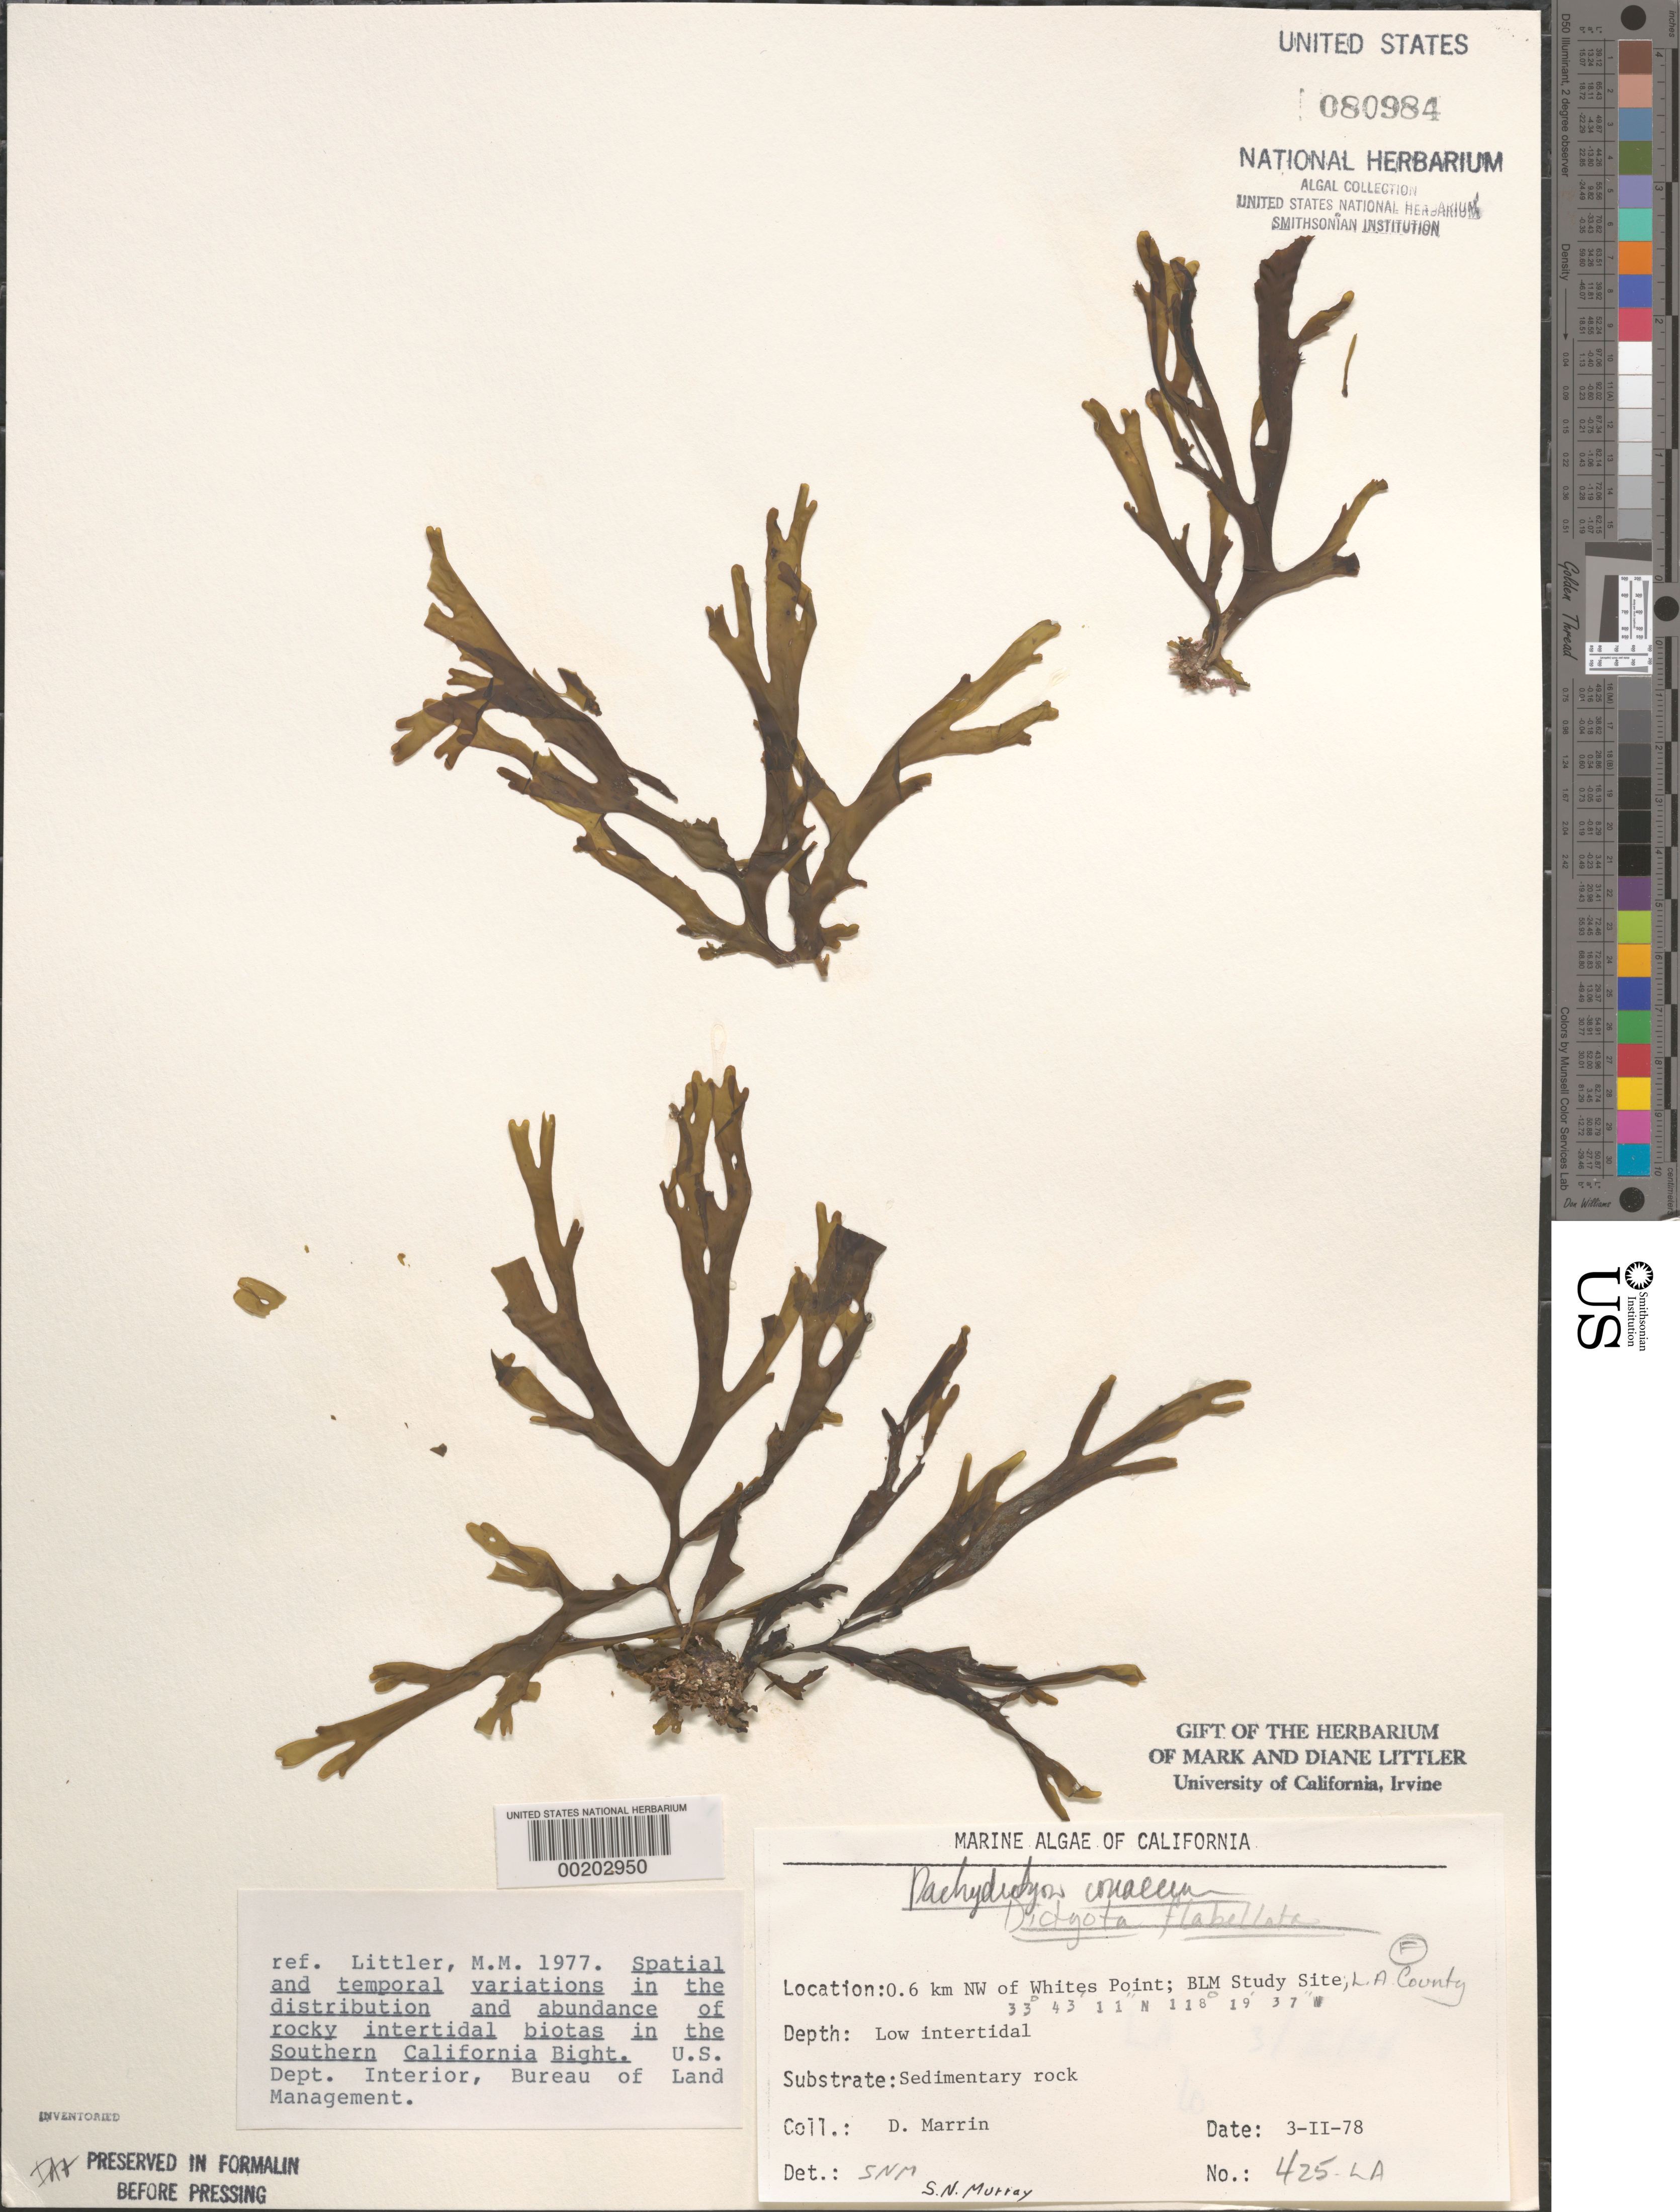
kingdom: Chromista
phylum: Ochrophyta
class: Phaeophyceae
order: Dictyotales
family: Dictyotaceae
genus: Pachydictyon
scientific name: Pachydictyon coriaceum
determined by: Murray, S. N.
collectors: D. Marrin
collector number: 425-la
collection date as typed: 03 Feb 1978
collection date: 1978-02-03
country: United States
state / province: California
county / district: Los Angeles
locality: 0.6 km northwest of Whites Point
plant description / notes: BLM-SOCALBIGHT Rocky Intertidal Survey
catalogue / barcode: US 80984